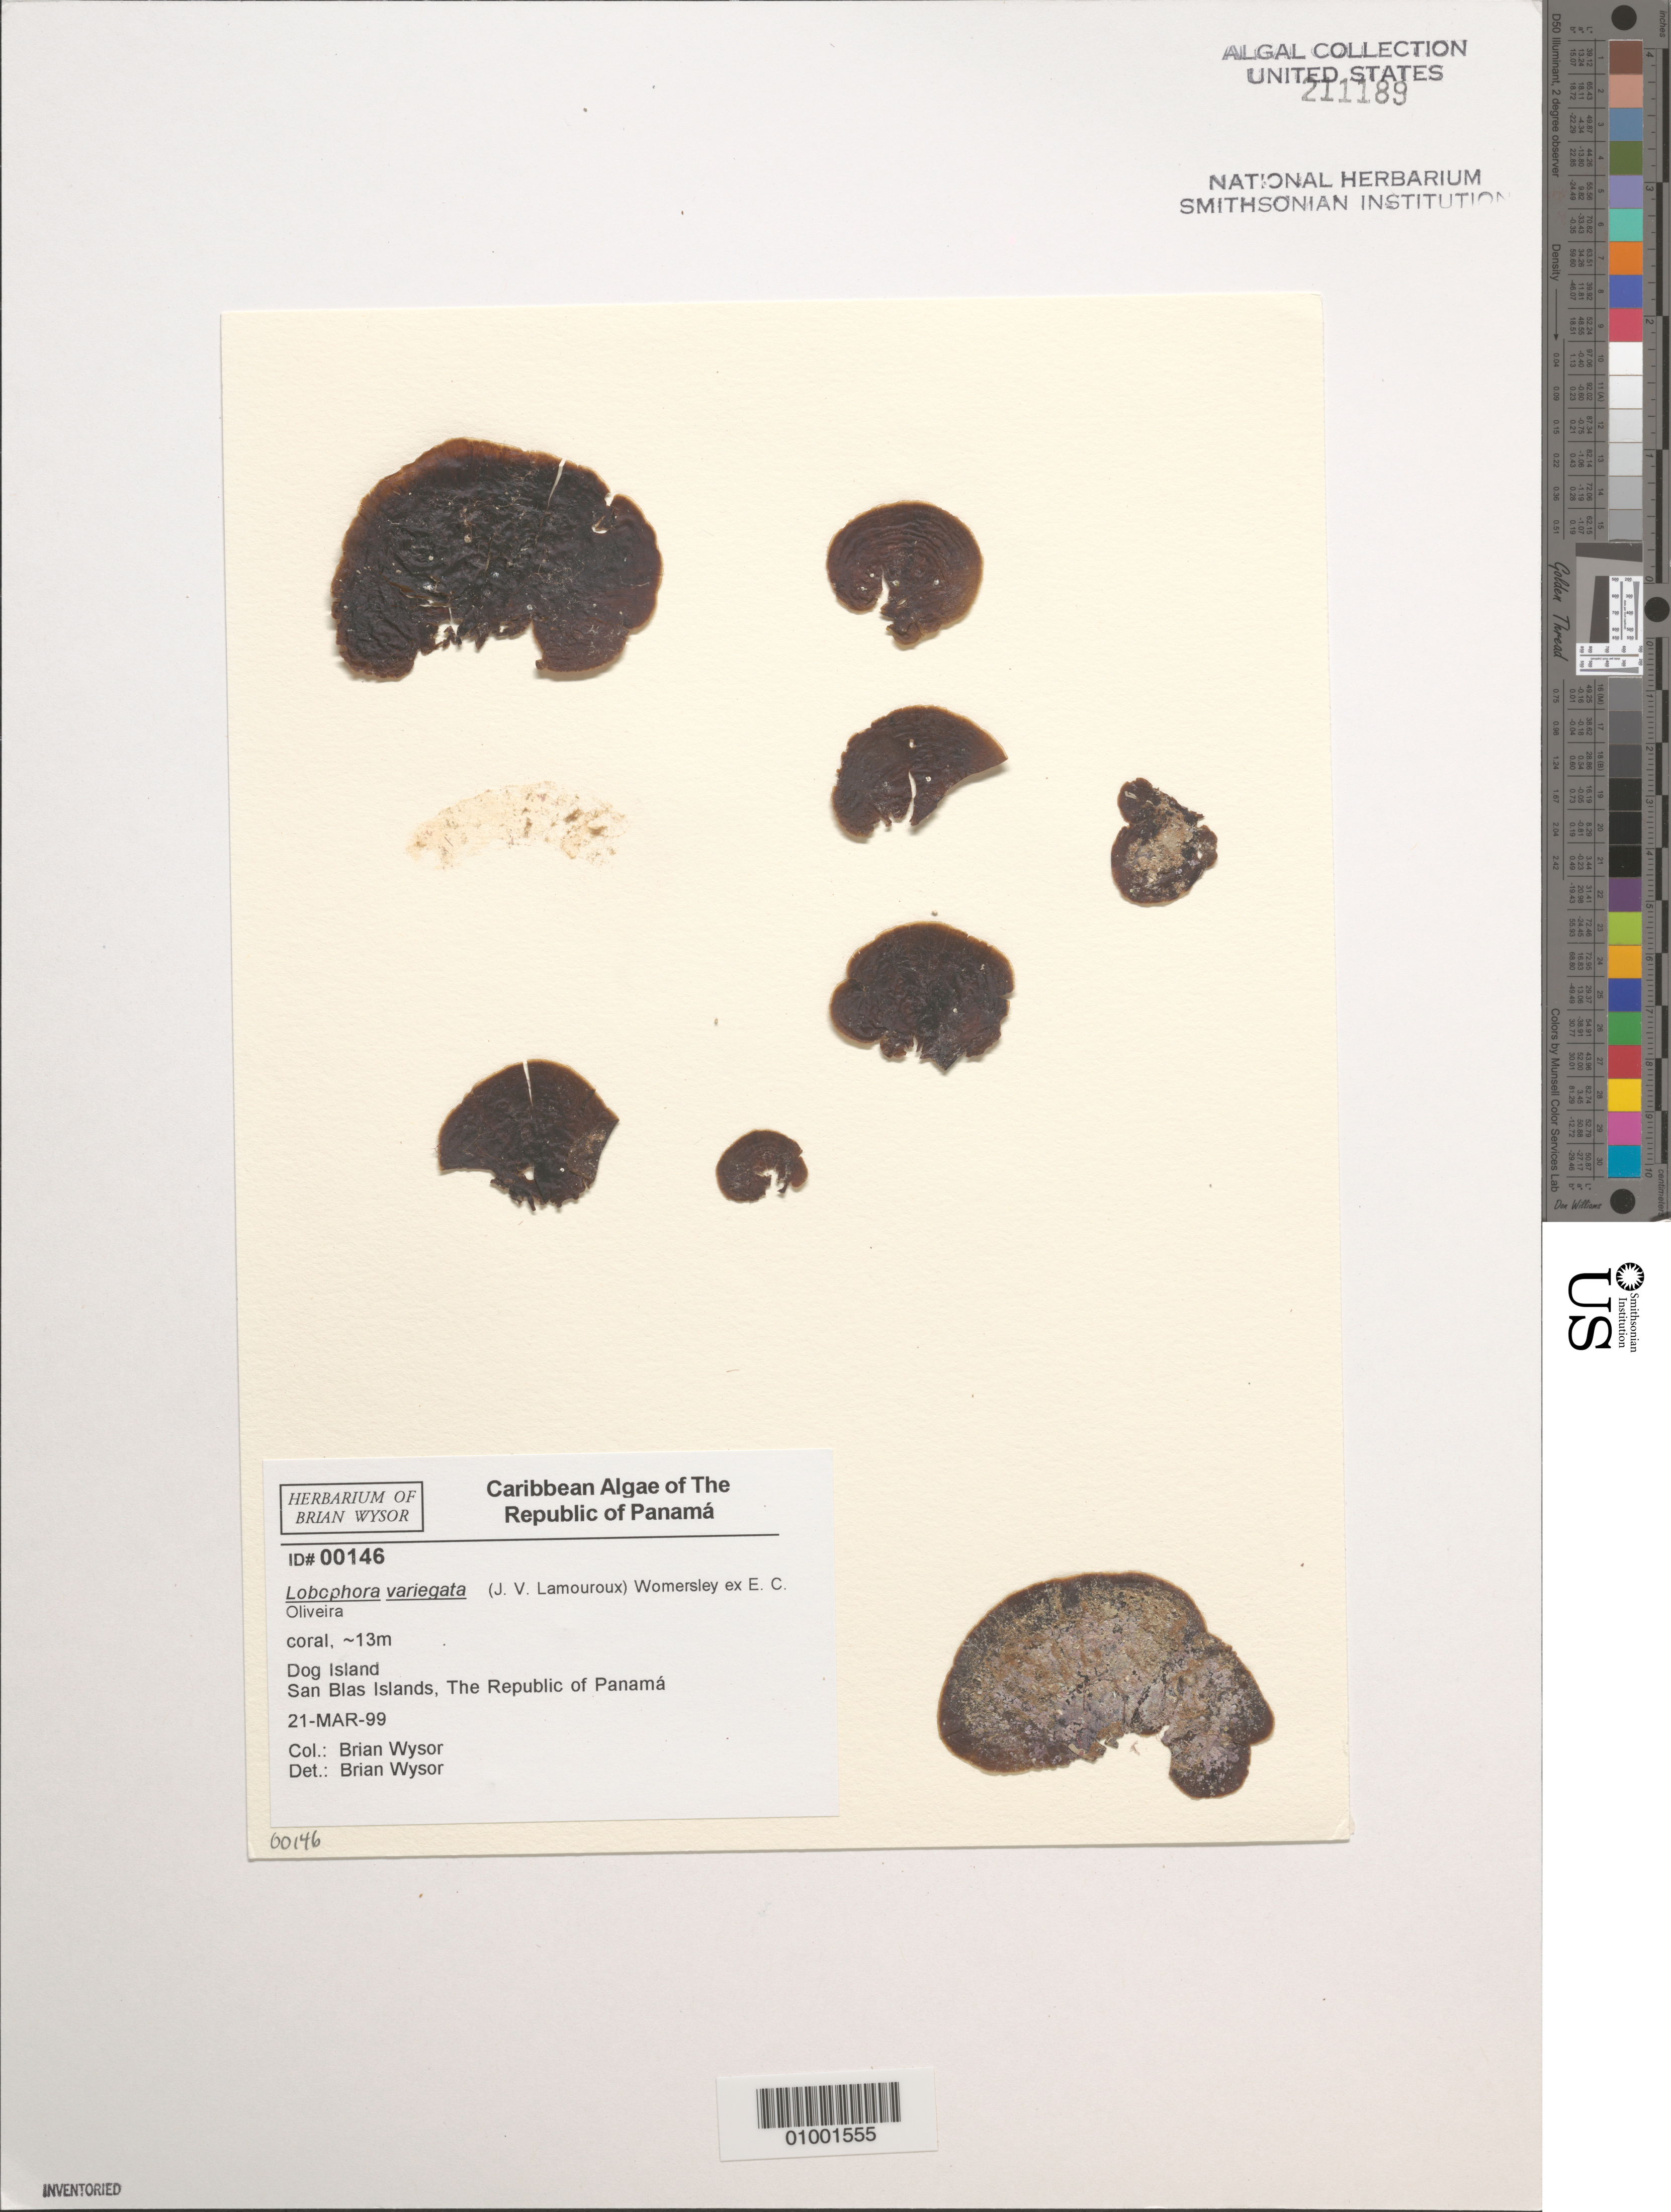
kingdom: Chromista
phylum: Ochrophyta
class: Phaeophyceae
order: Dictyotales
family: Dictyotaceae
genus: Lobophora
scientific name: Lobophora variegata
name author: (J.V.Lamouroux) Womersley & E.C. Oliveira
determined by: Wysor, B.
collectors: B. Wysor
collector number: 00146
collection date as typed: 21 Mar 1999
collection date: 1999-03-21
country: Panama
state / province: Kuna Yala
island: Dog Island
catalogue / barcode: US 211189